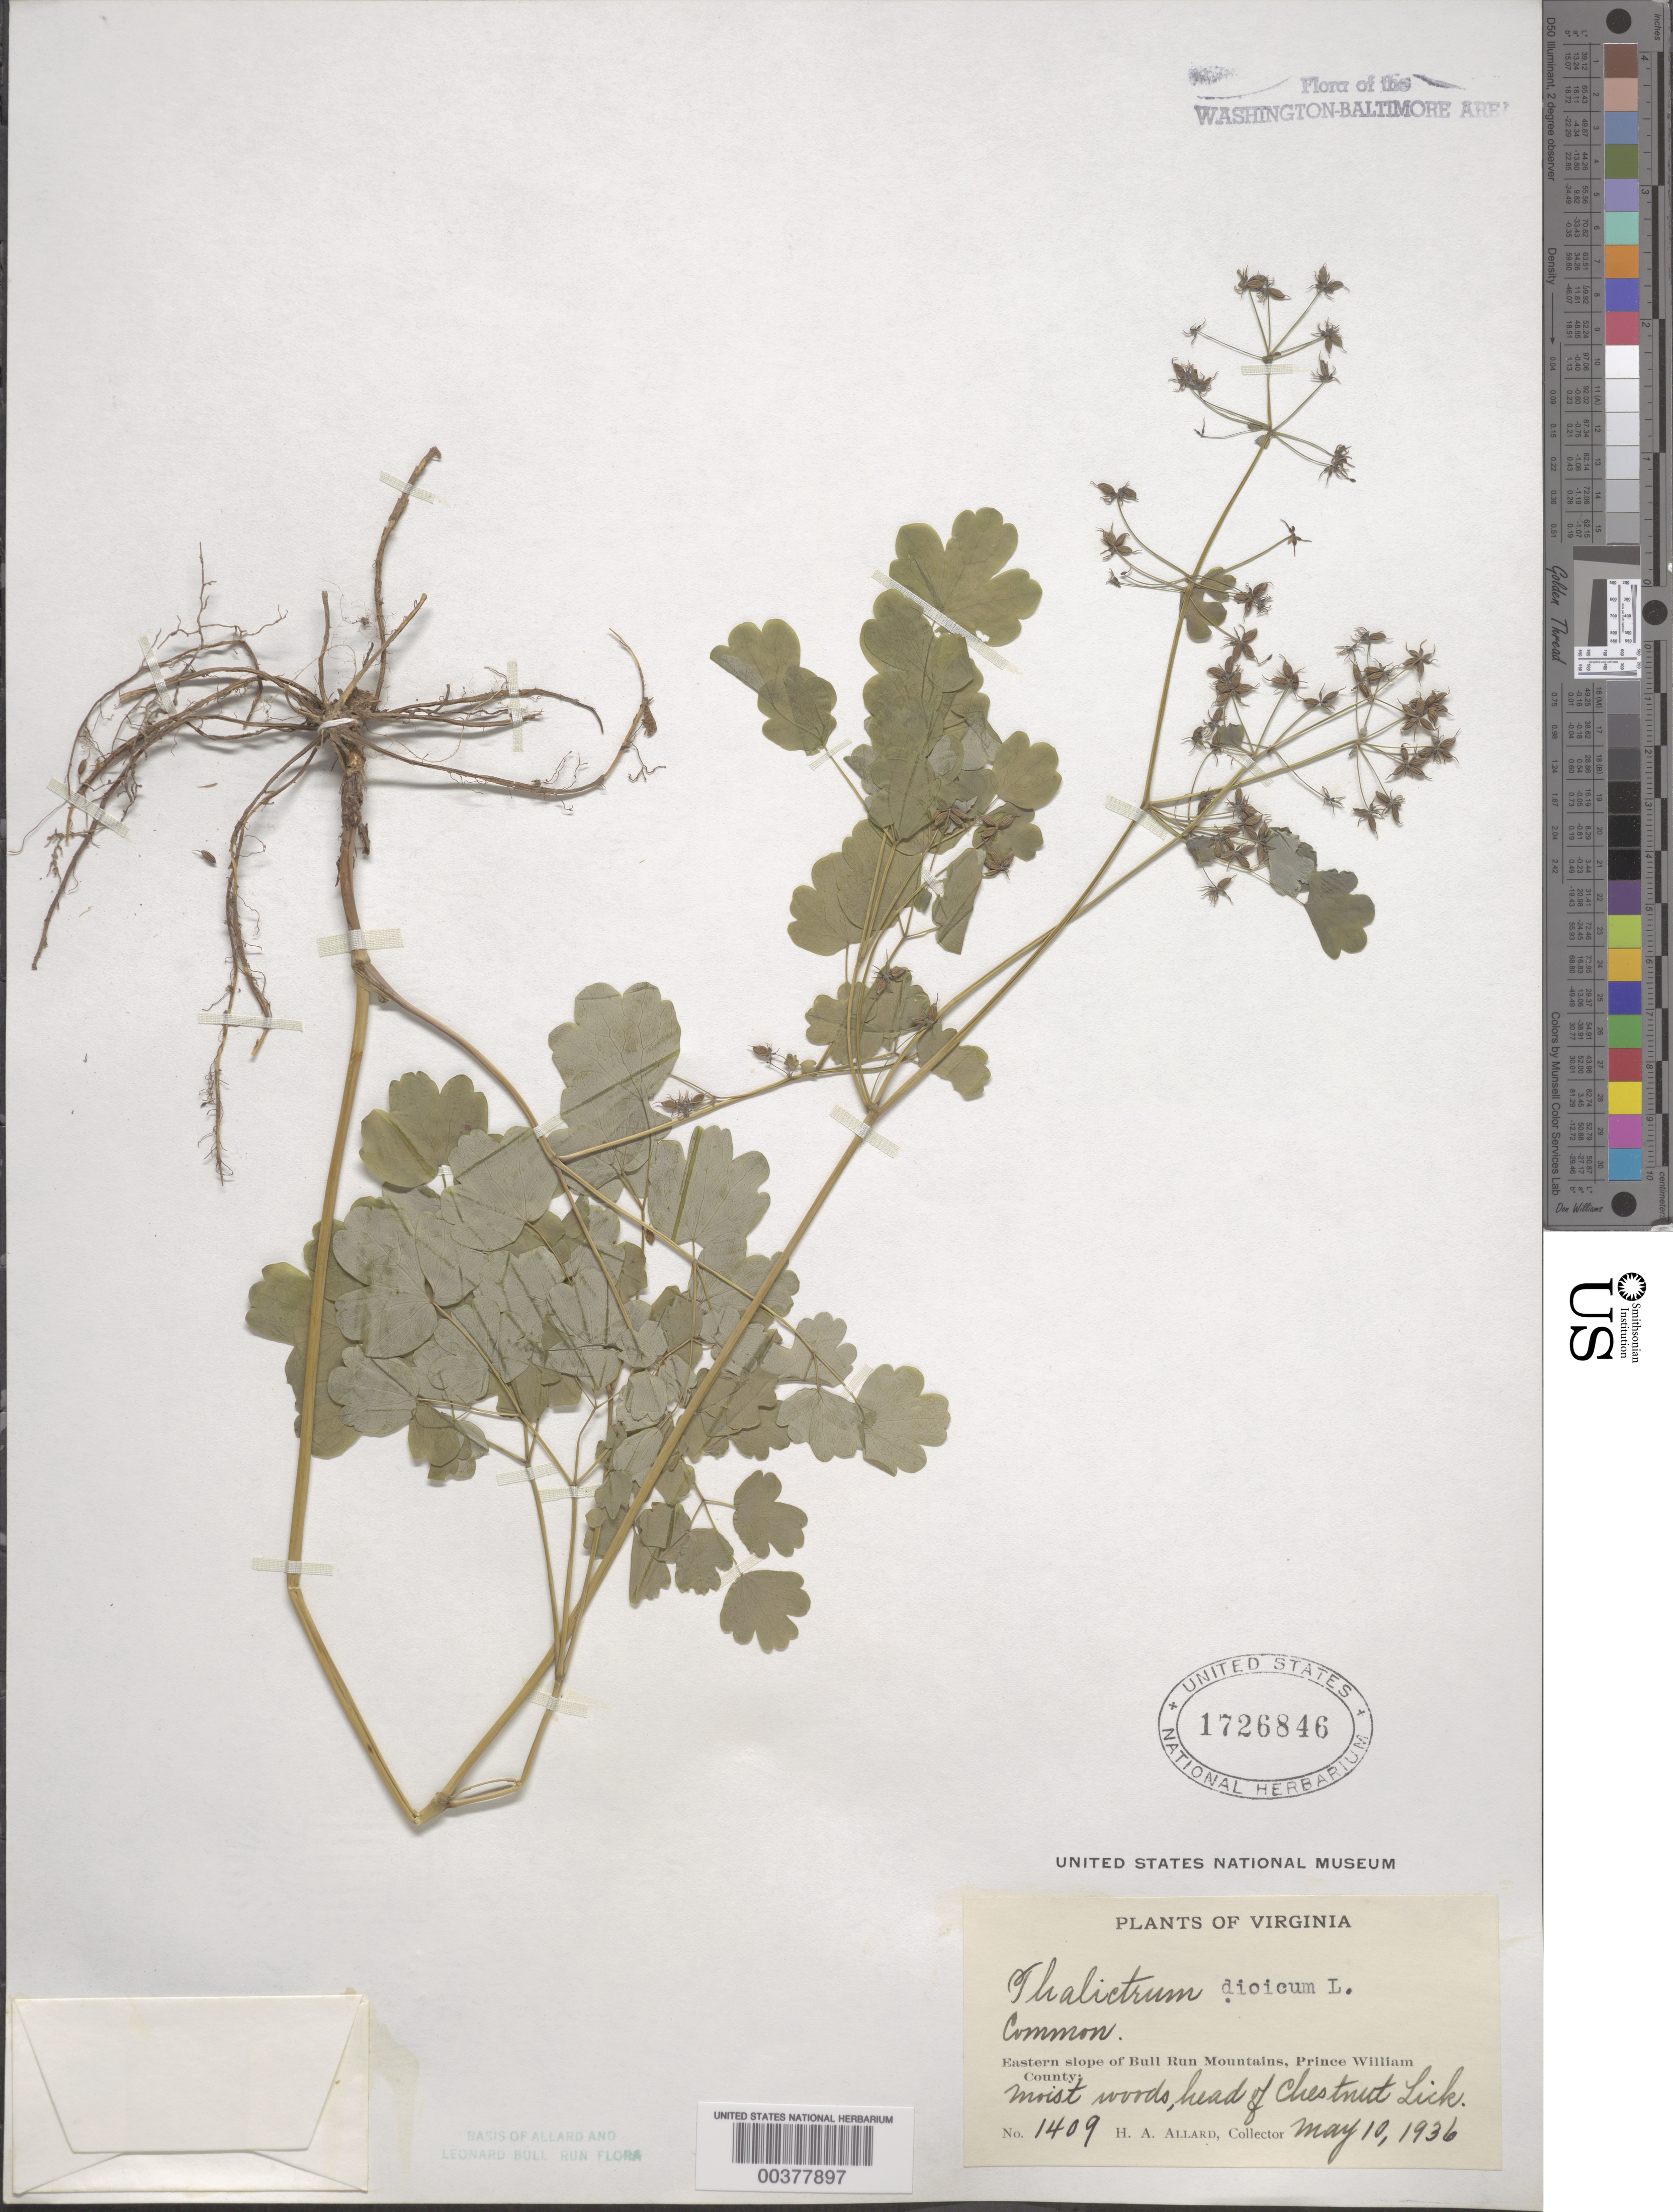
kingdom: Plantae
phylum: Tracheophyta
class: Magnoliopsida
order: Ranunculales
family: Ranunculaceae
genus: Thalictrum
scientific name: Thalictrum dioicum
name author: L.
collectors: H. A. Allard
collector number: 1409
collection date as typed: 10 May 1936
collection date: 1936-05-10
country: United States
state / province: Virginia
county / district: Prince William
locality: Chestnut Lick, eastern slope of Bull Run Mountains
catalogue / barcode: US 1726846